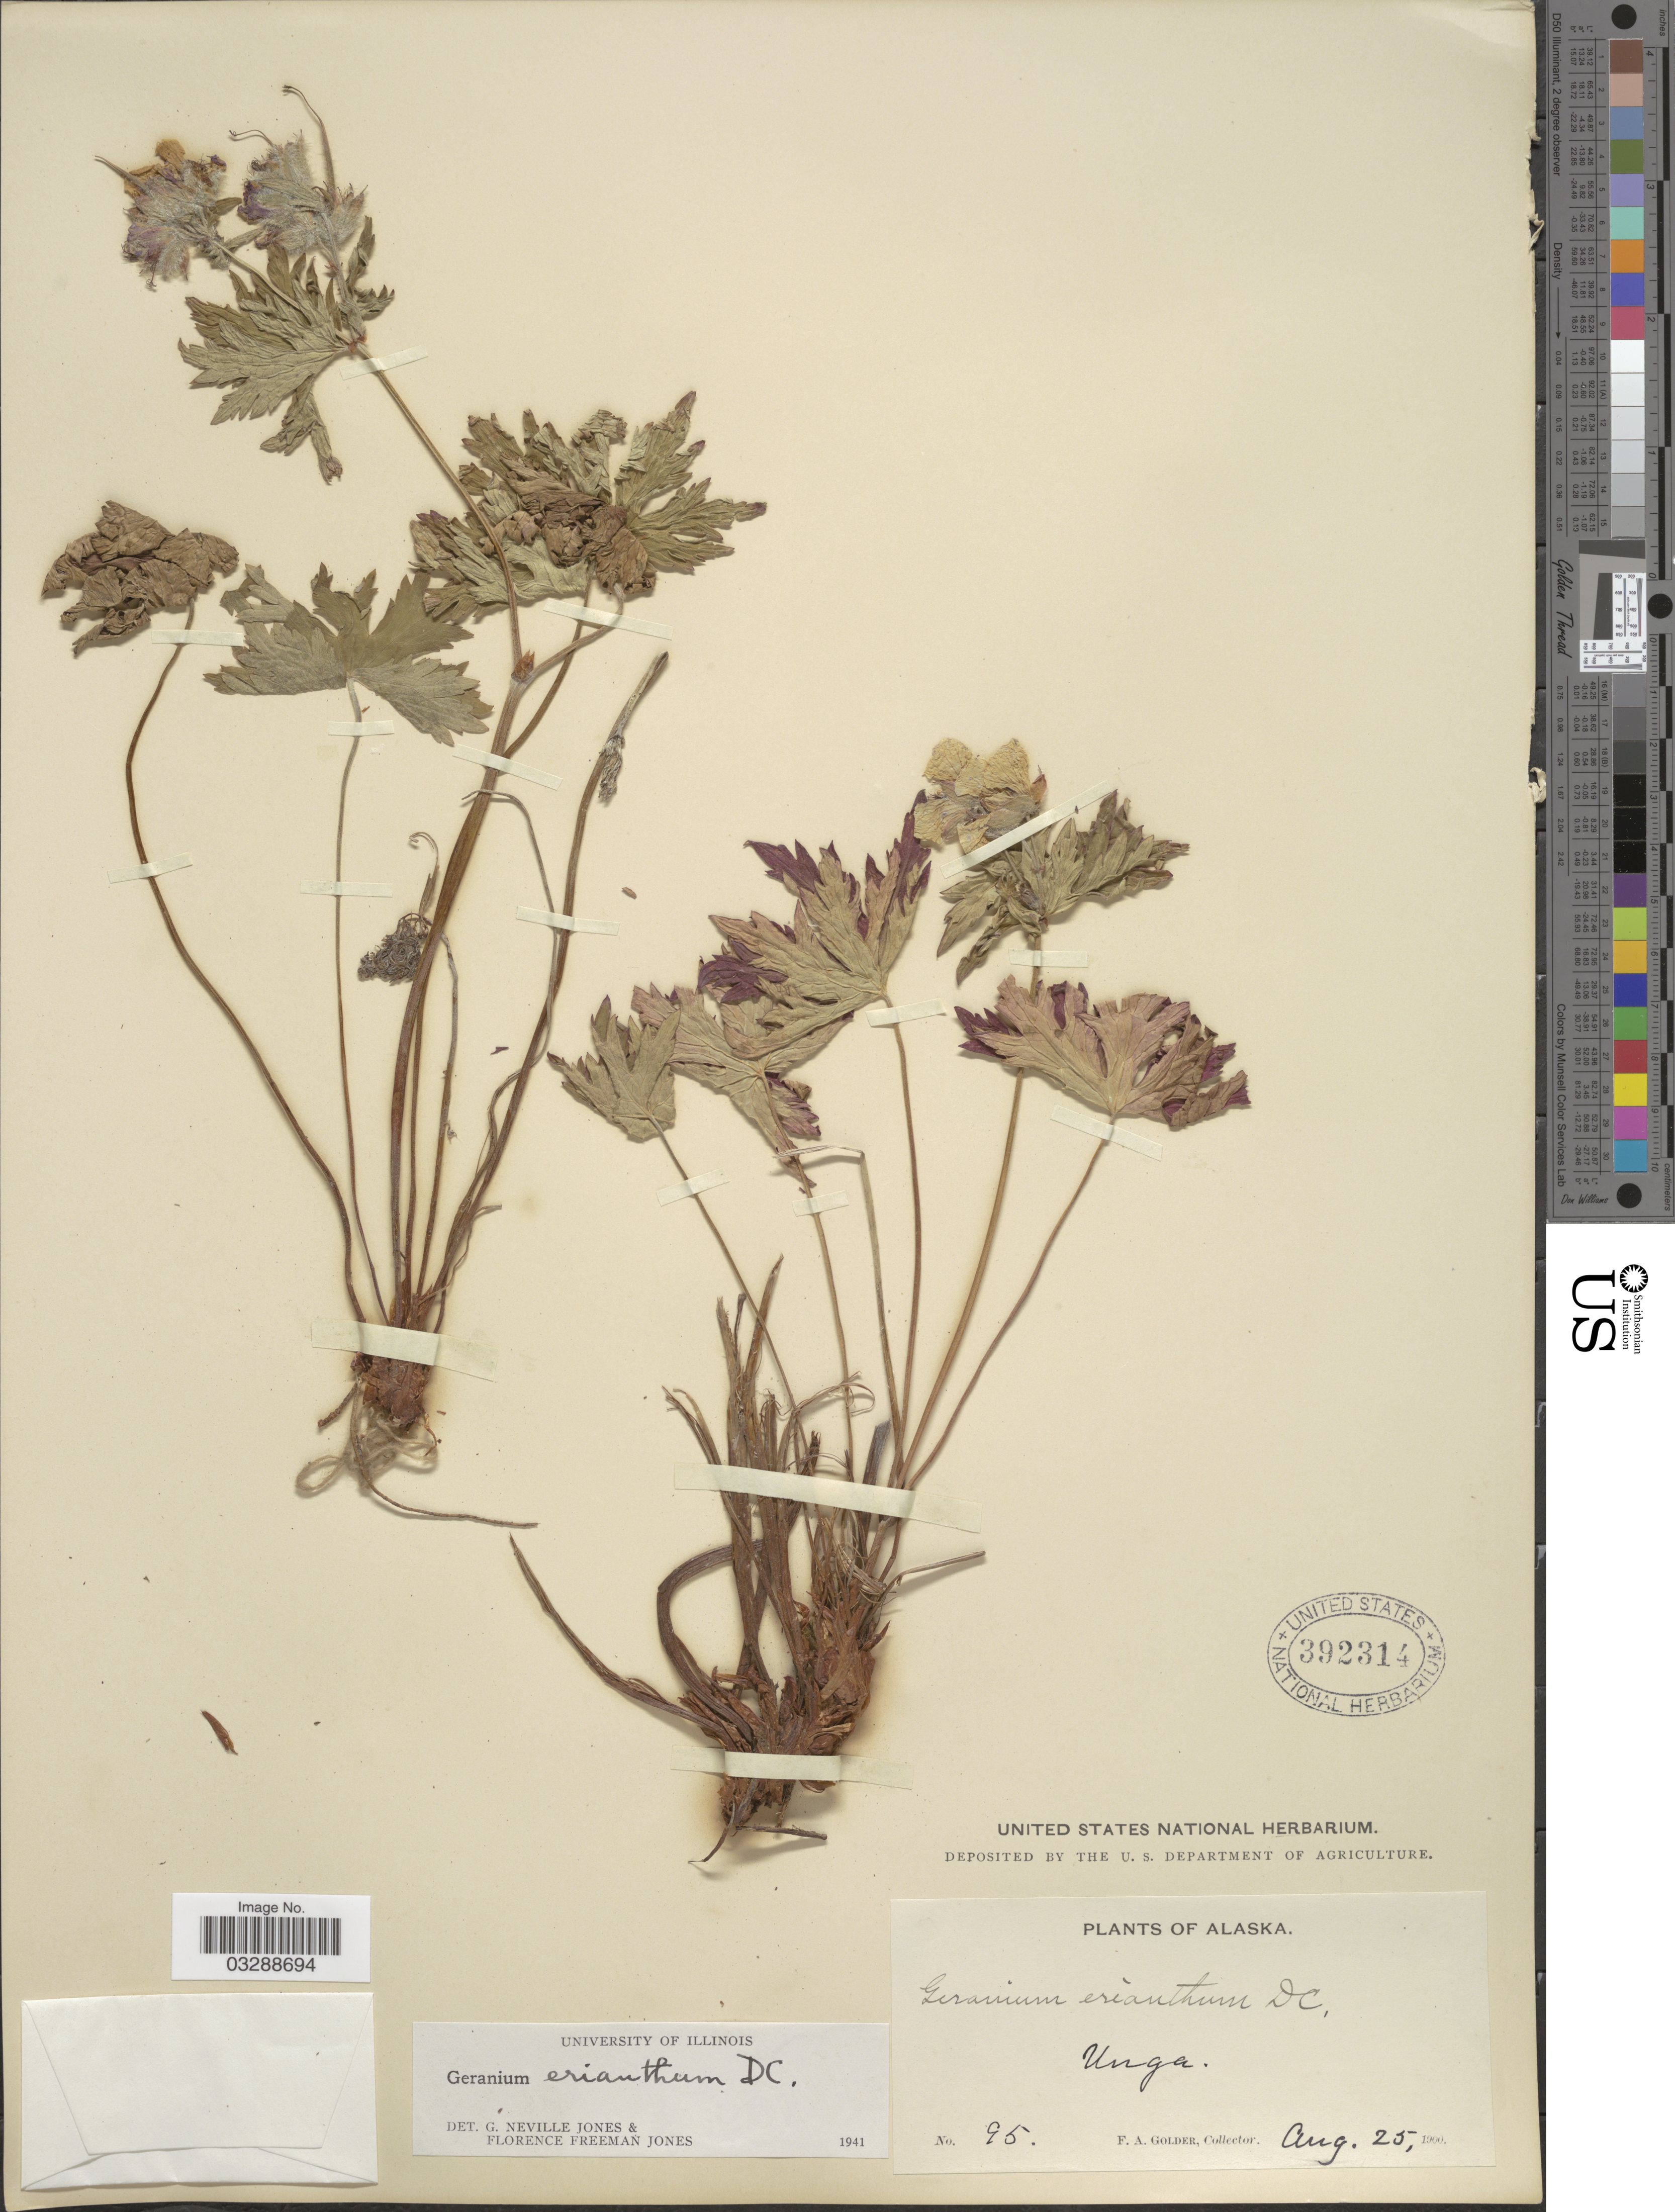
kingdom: Plantae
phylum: Tracheophyta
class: Magnoliopsida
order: Geraniales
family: Geraniaceae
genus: Geranium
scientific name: Geranium erianthum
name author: DC.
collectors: F. Golder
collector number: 95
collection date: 1900-08-25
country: United States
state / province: Alaska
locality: Unga.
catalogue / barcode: US 392314